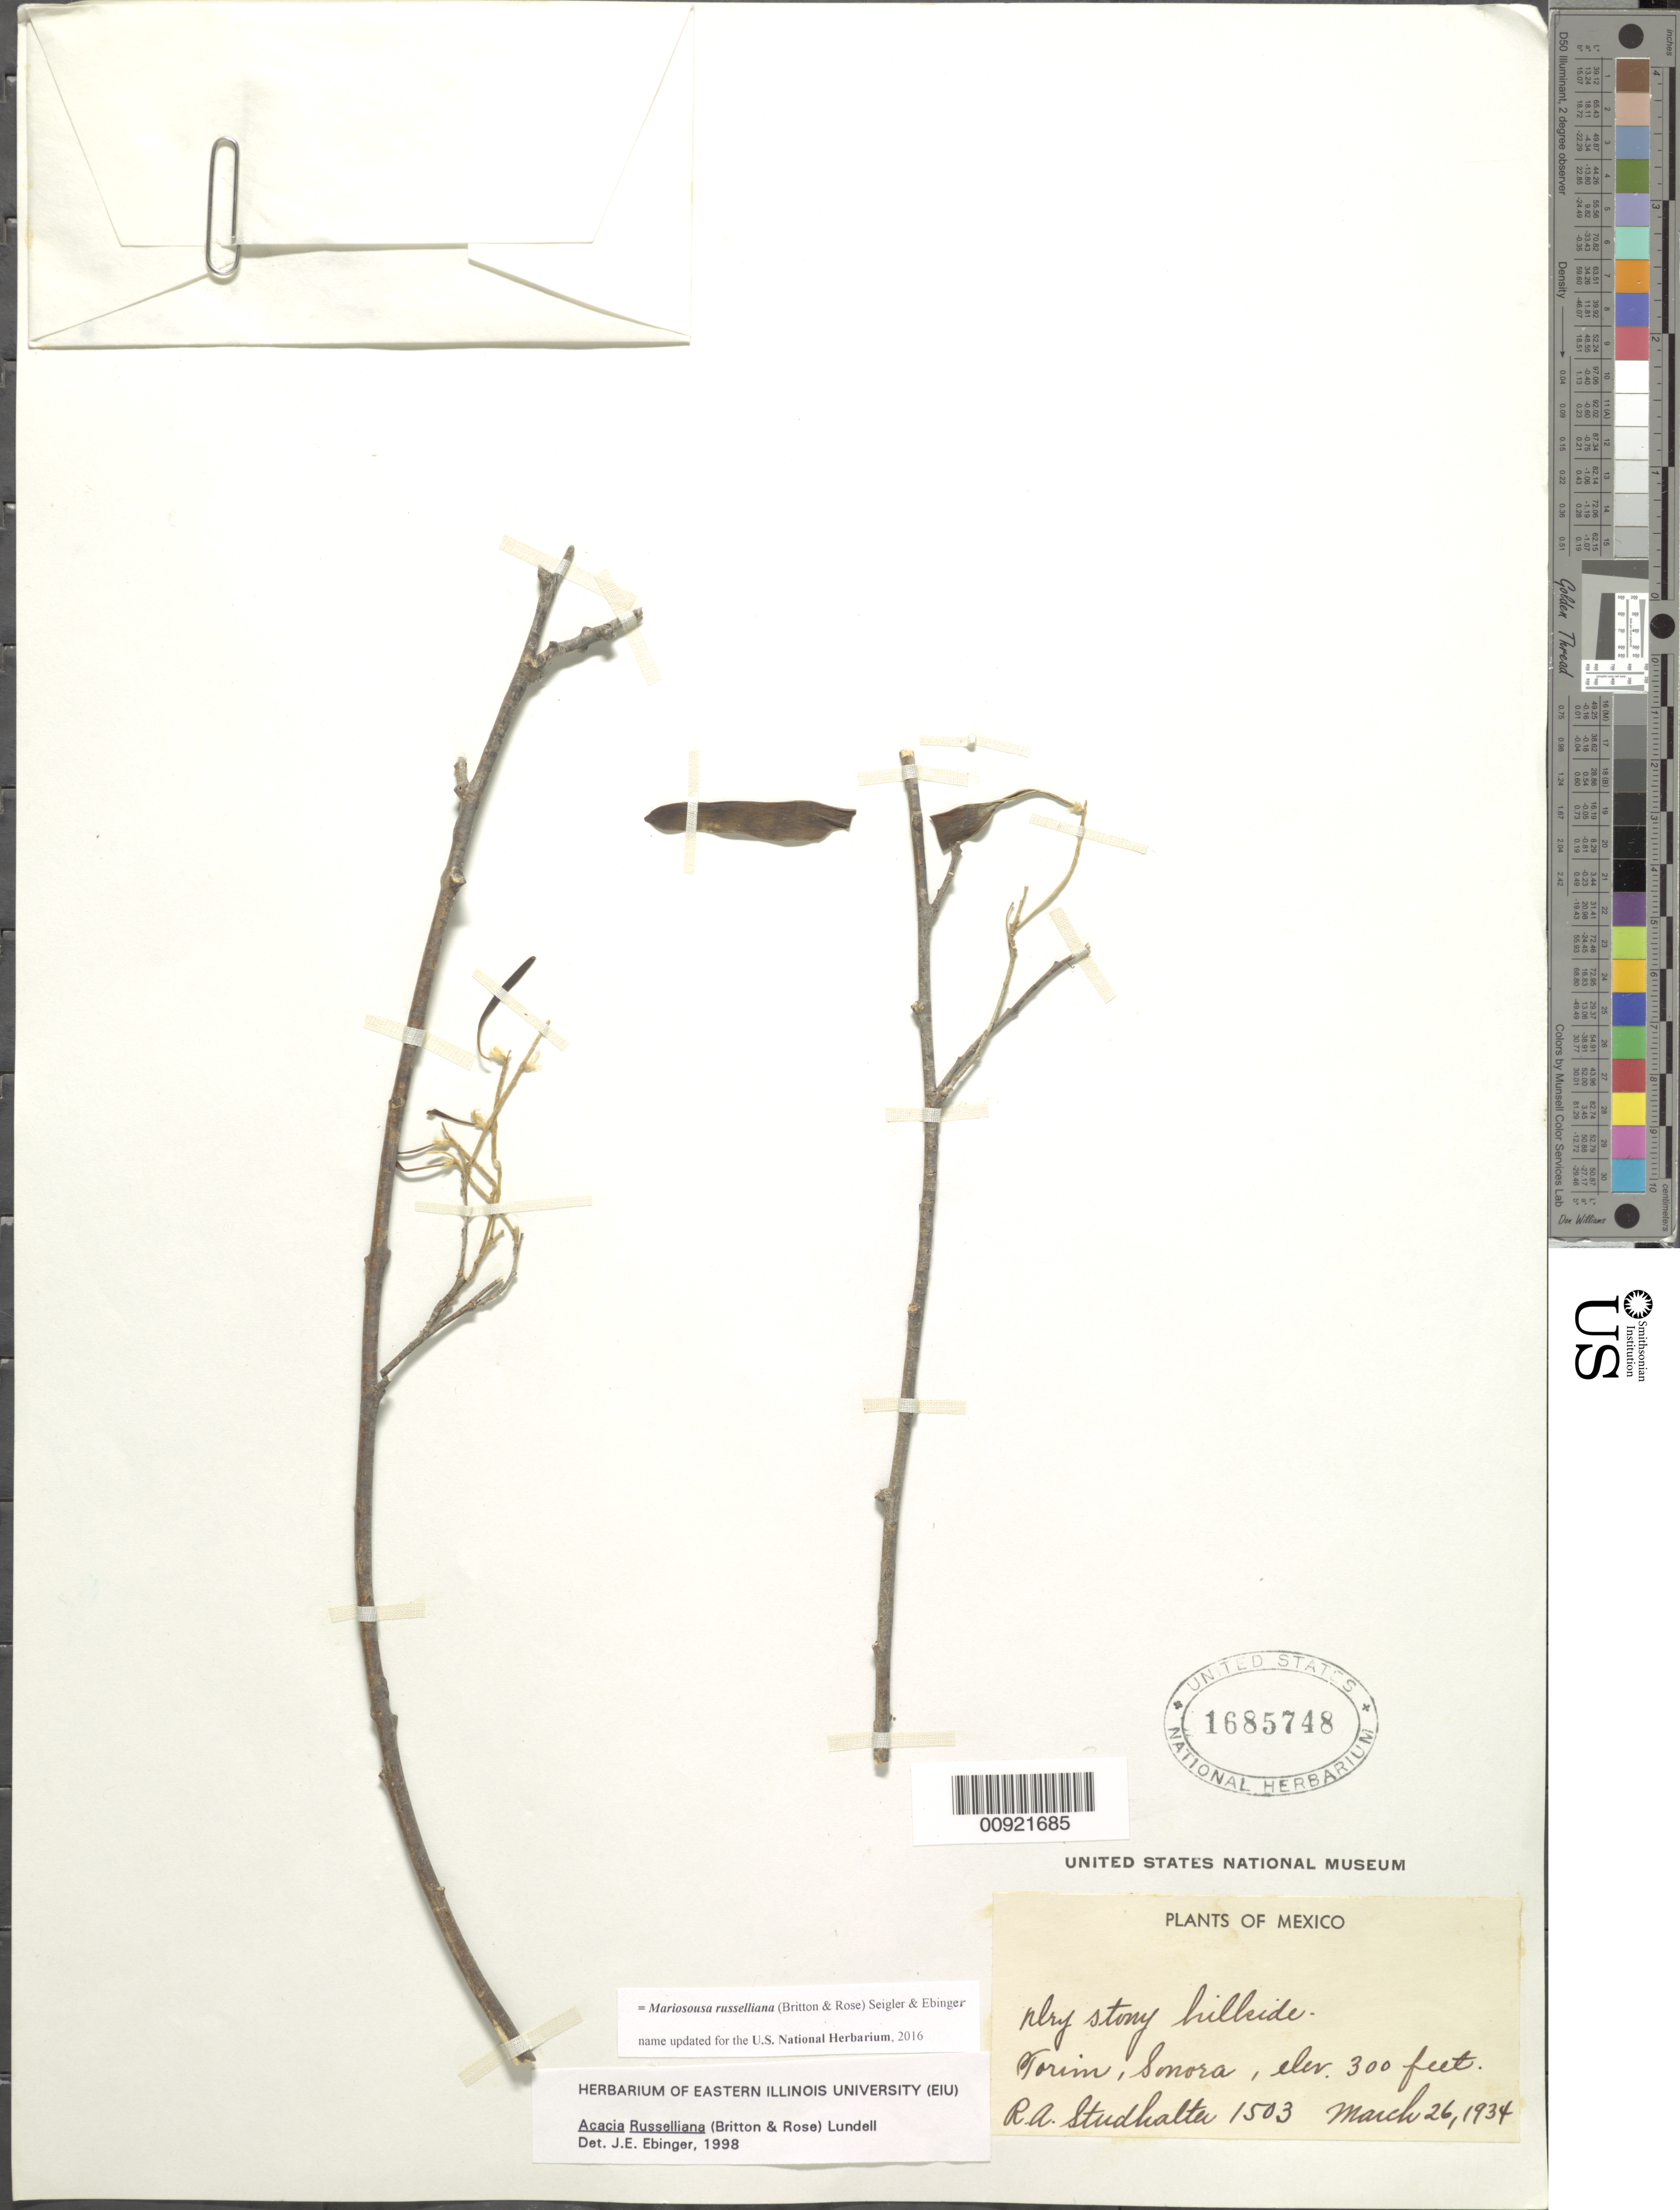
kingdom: Plantae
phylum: Tracheophyta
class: Magnoliopsida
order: Fabales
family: Fabaceae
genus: Mariosousa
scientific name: Mariosousa russelliana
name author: (Britton & Rose) Seigler & Ebinger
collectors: R. Studhalter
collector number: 1503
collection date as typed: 26 Mar 1934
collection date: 1934-03-26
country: Mexico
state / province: Sonora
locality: Torim, Sonora.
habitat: Nlry [sic] stony hillside.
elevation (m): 91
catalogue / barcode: US 1685748